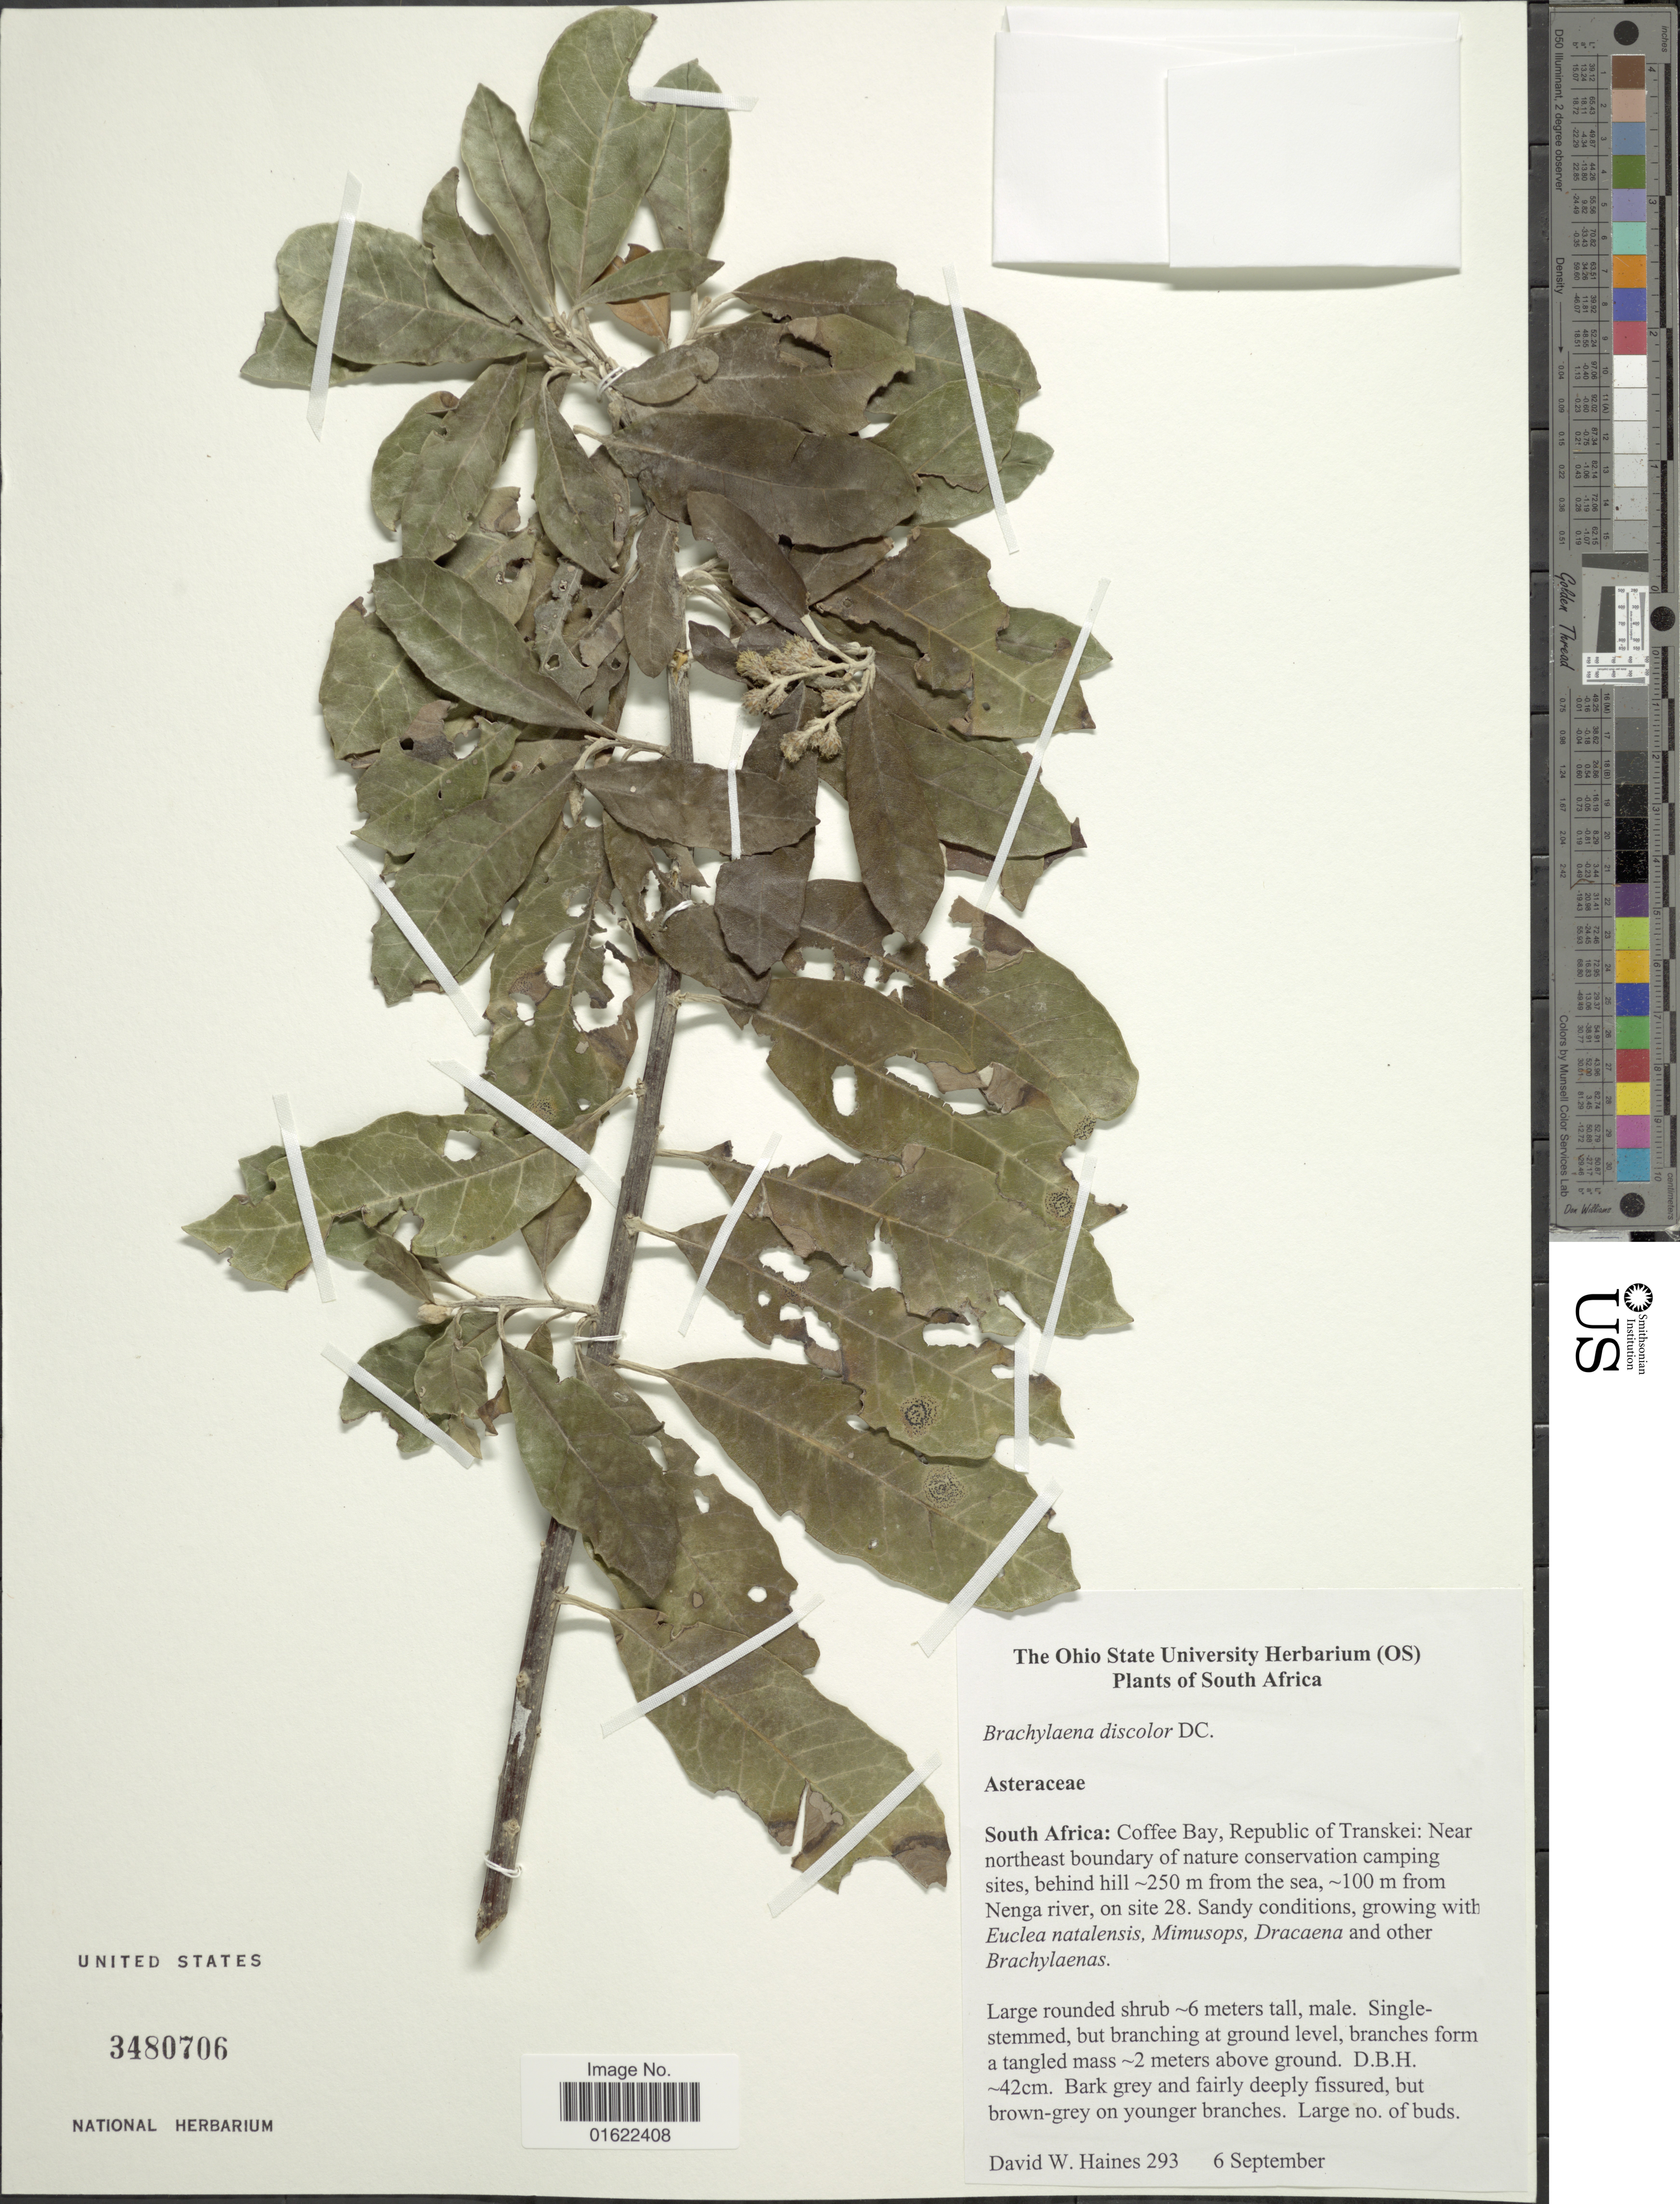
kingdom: Plantae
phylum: Tracheophyta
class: Magnoliopsida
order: Asterales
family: Asteraceae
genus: Brachylaena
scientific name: Brachylaena discolor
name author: DC.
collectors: D. Haines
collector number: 293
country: South Africa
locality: Coffee Bay, Republic of Transkei: Near northeast boundary of nature conservation camping sites, behind hill, from the sea, from Nenga river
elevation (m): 100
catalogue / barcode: US 3480706